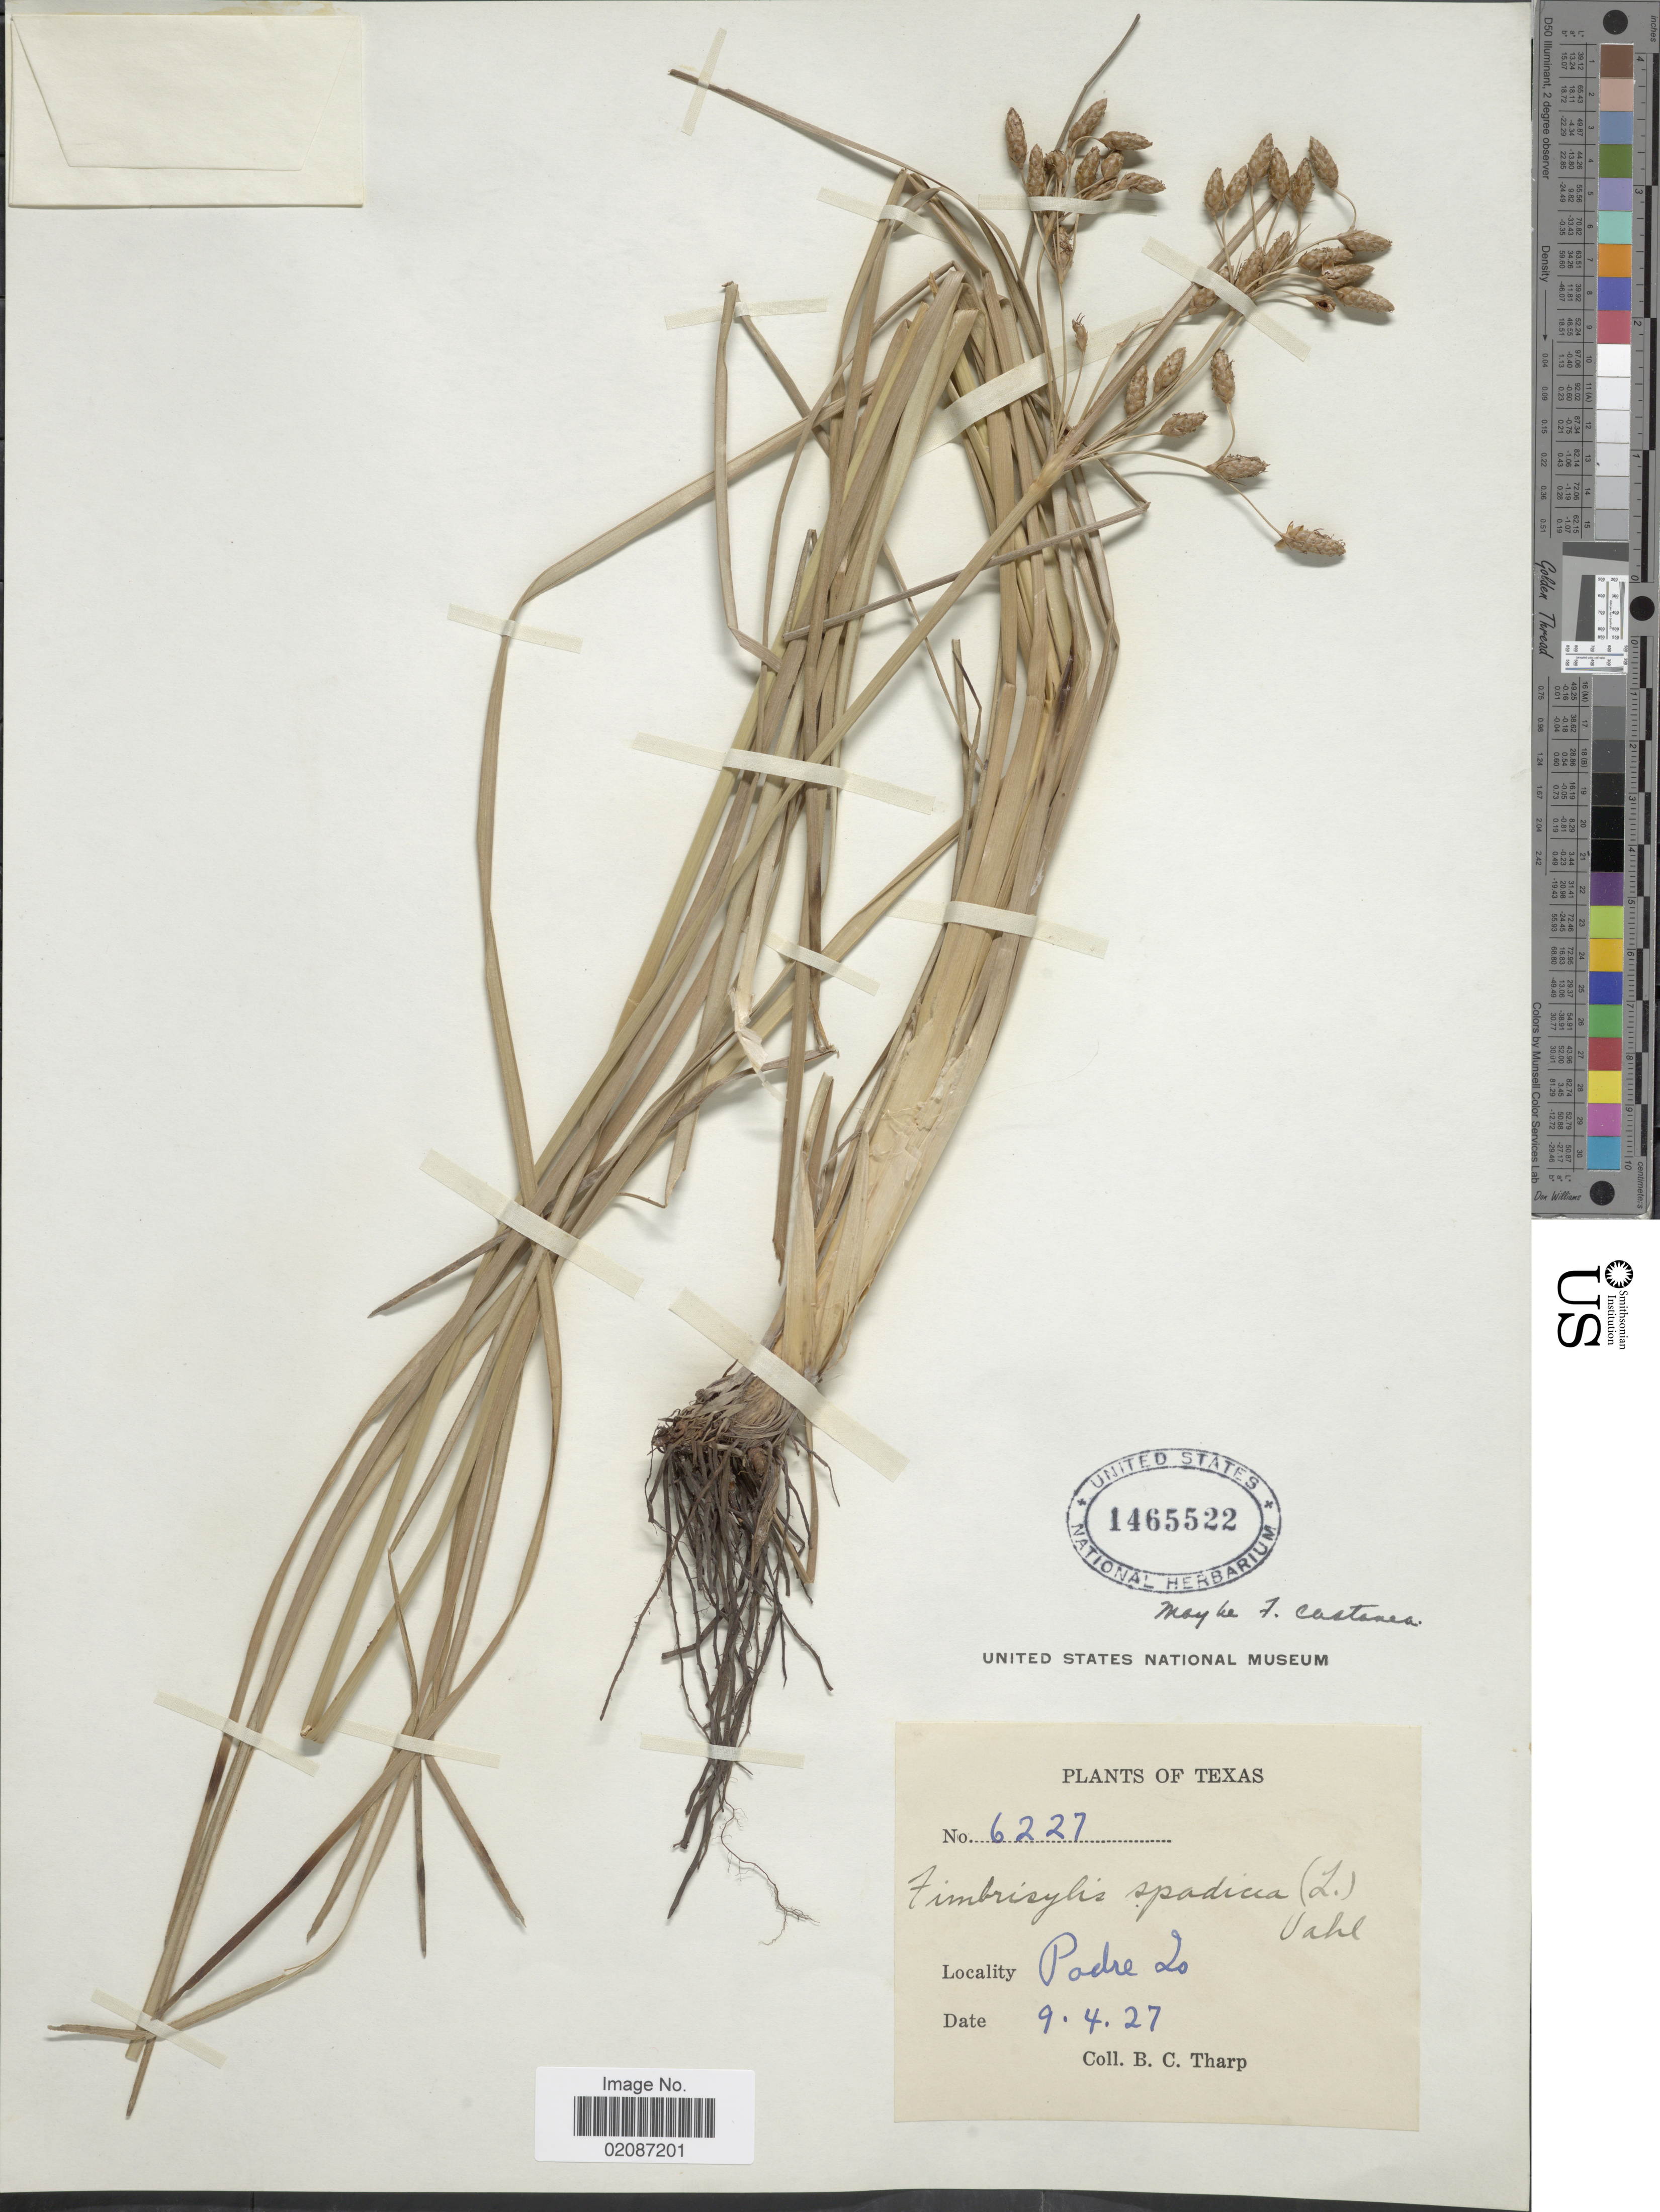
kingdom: Plantae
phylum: Tracheophyta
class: Liliopsida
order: Poales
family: Cyperaceae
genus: Fimbristylis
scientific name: Fimbristylis spadicea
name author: (L.) Vahl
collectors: B. C. Tharp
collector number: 6227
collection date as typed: Transcribed d/m/y: 4/9/27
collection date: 1927-09-04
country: United States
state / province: Texas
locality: Padre Is (Island)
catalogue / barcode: US 1465522